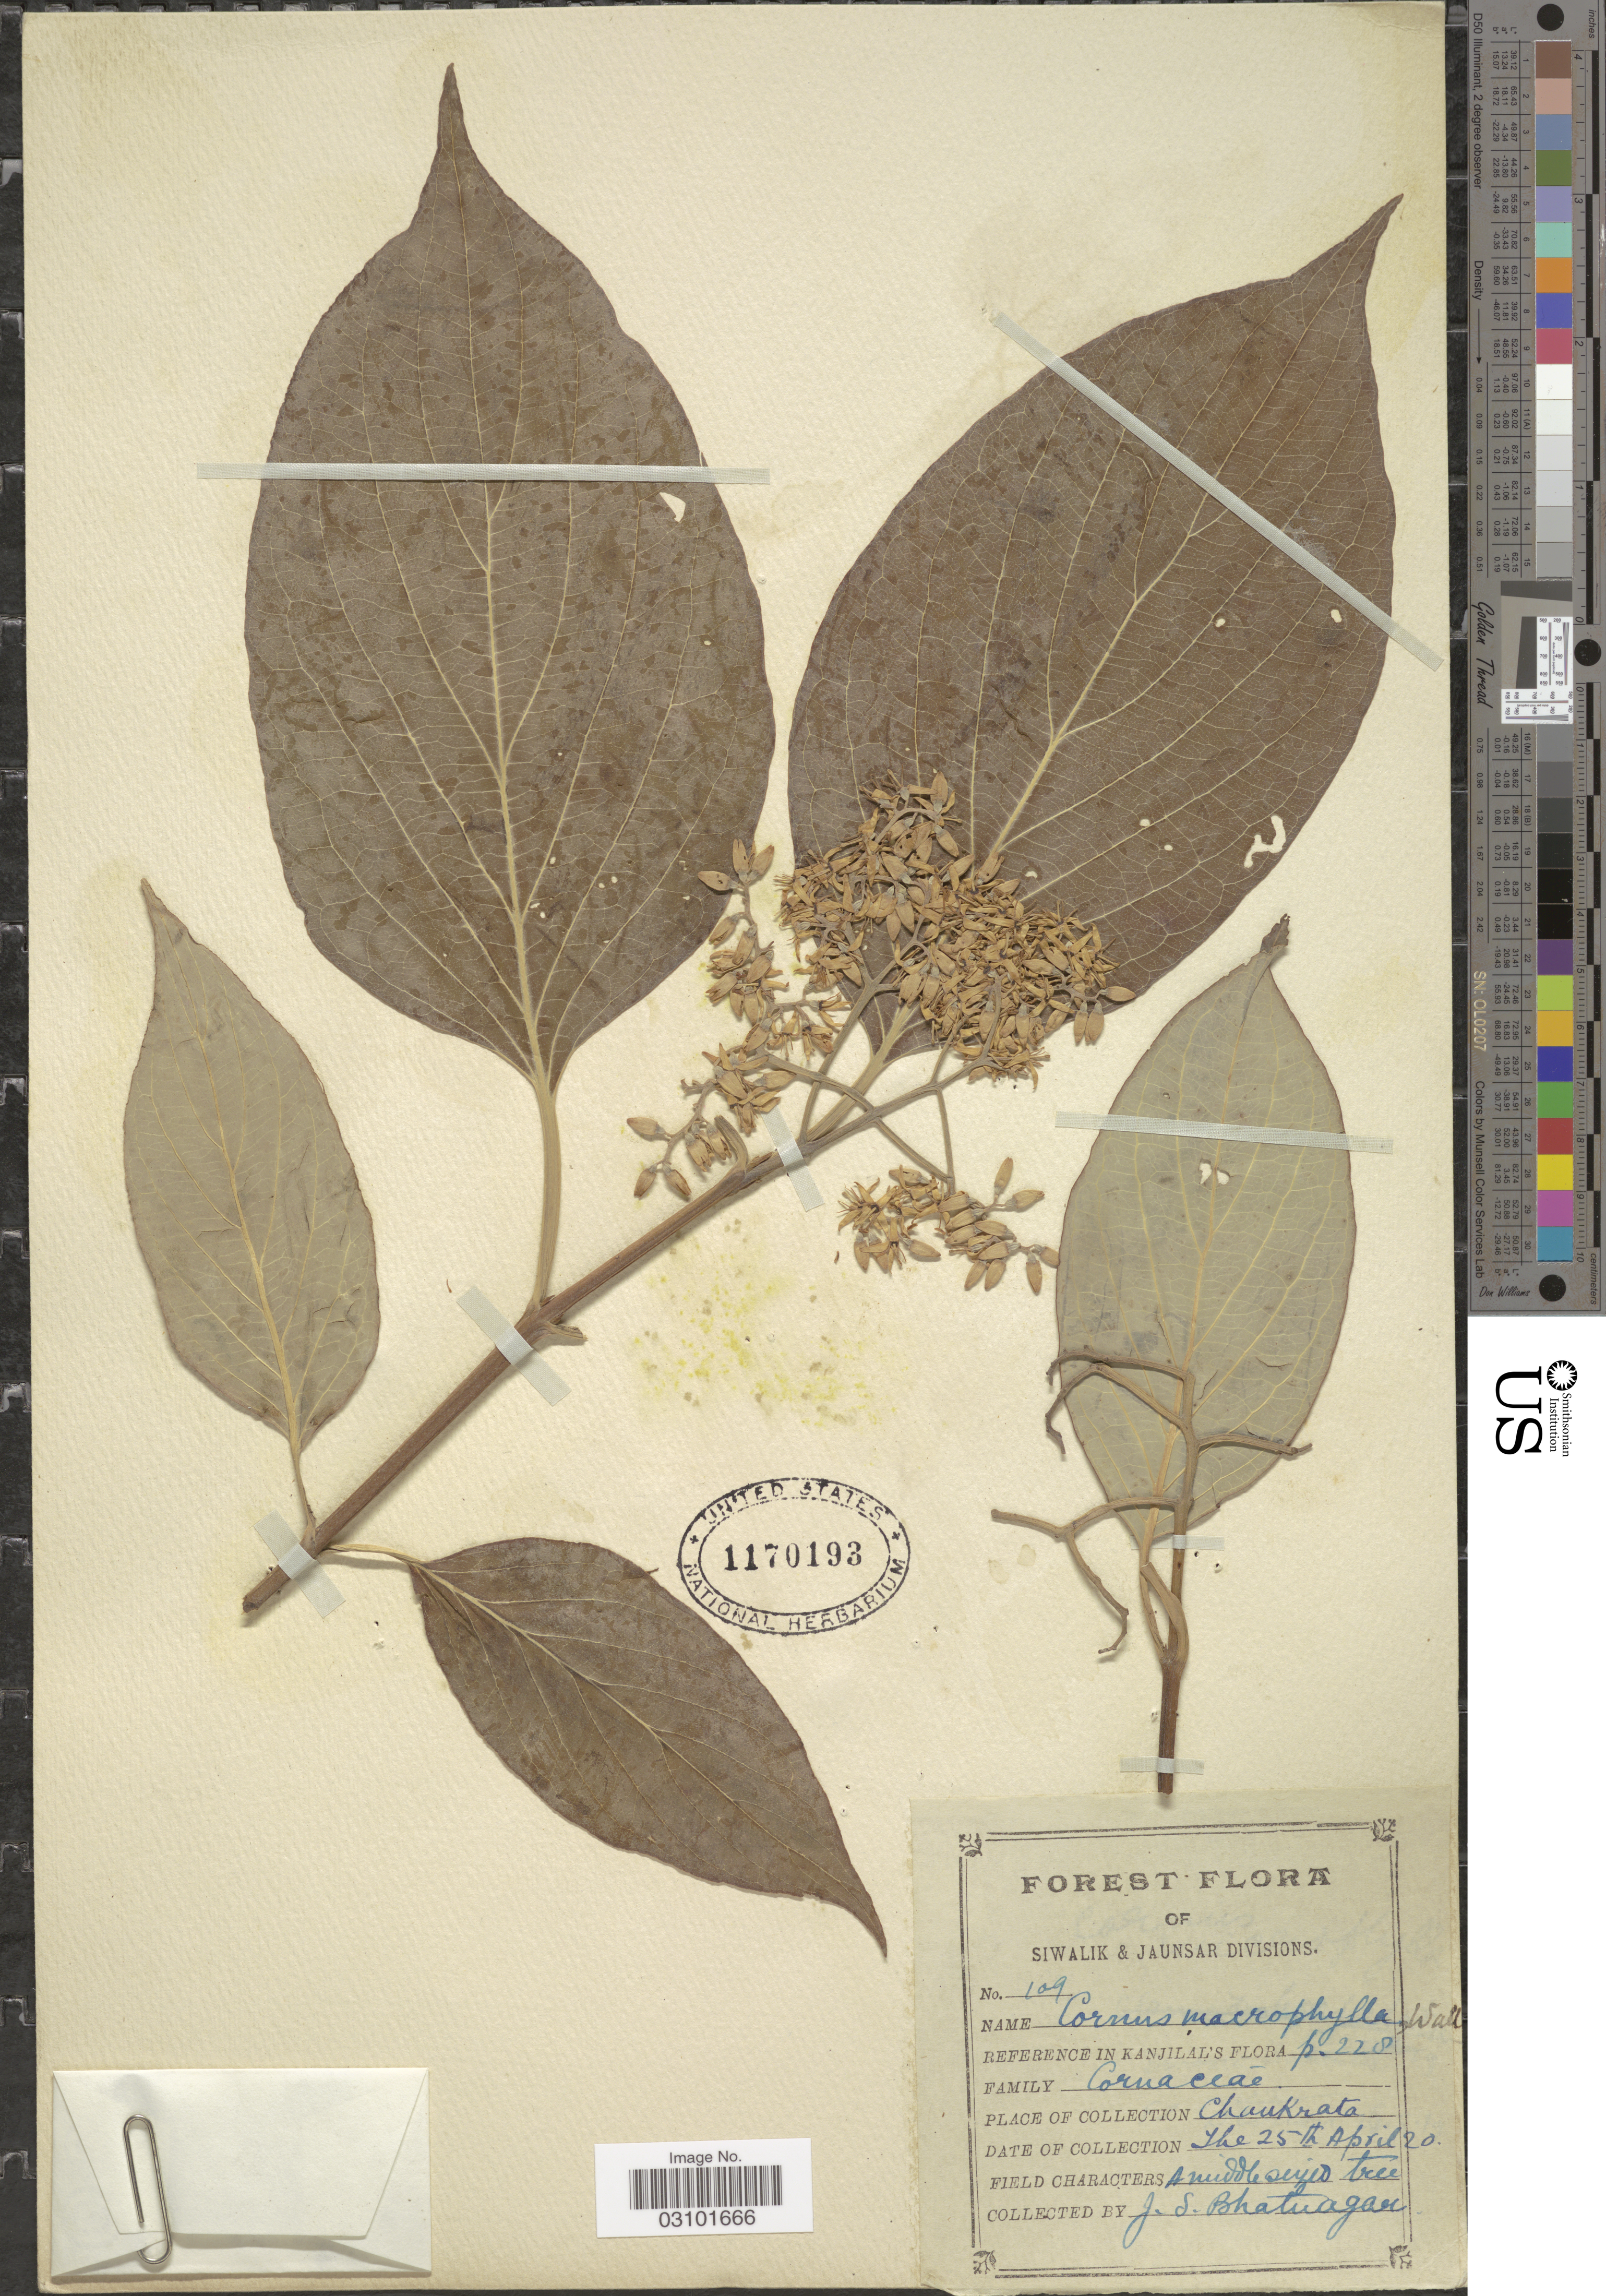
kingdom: Plantae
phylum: Tracheophyta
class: Magnoliopsida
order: Cornales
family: Cornaceae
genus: Cornus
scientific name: Cornus macrophylla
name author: Wall.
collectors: J. Bhatuagar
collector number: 109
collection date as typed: Transcribed d/m/y: 25/4/20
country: India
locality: Forest. Siwalik & Jaunsar Divisions. Chankrata.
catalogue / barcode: US 1170193